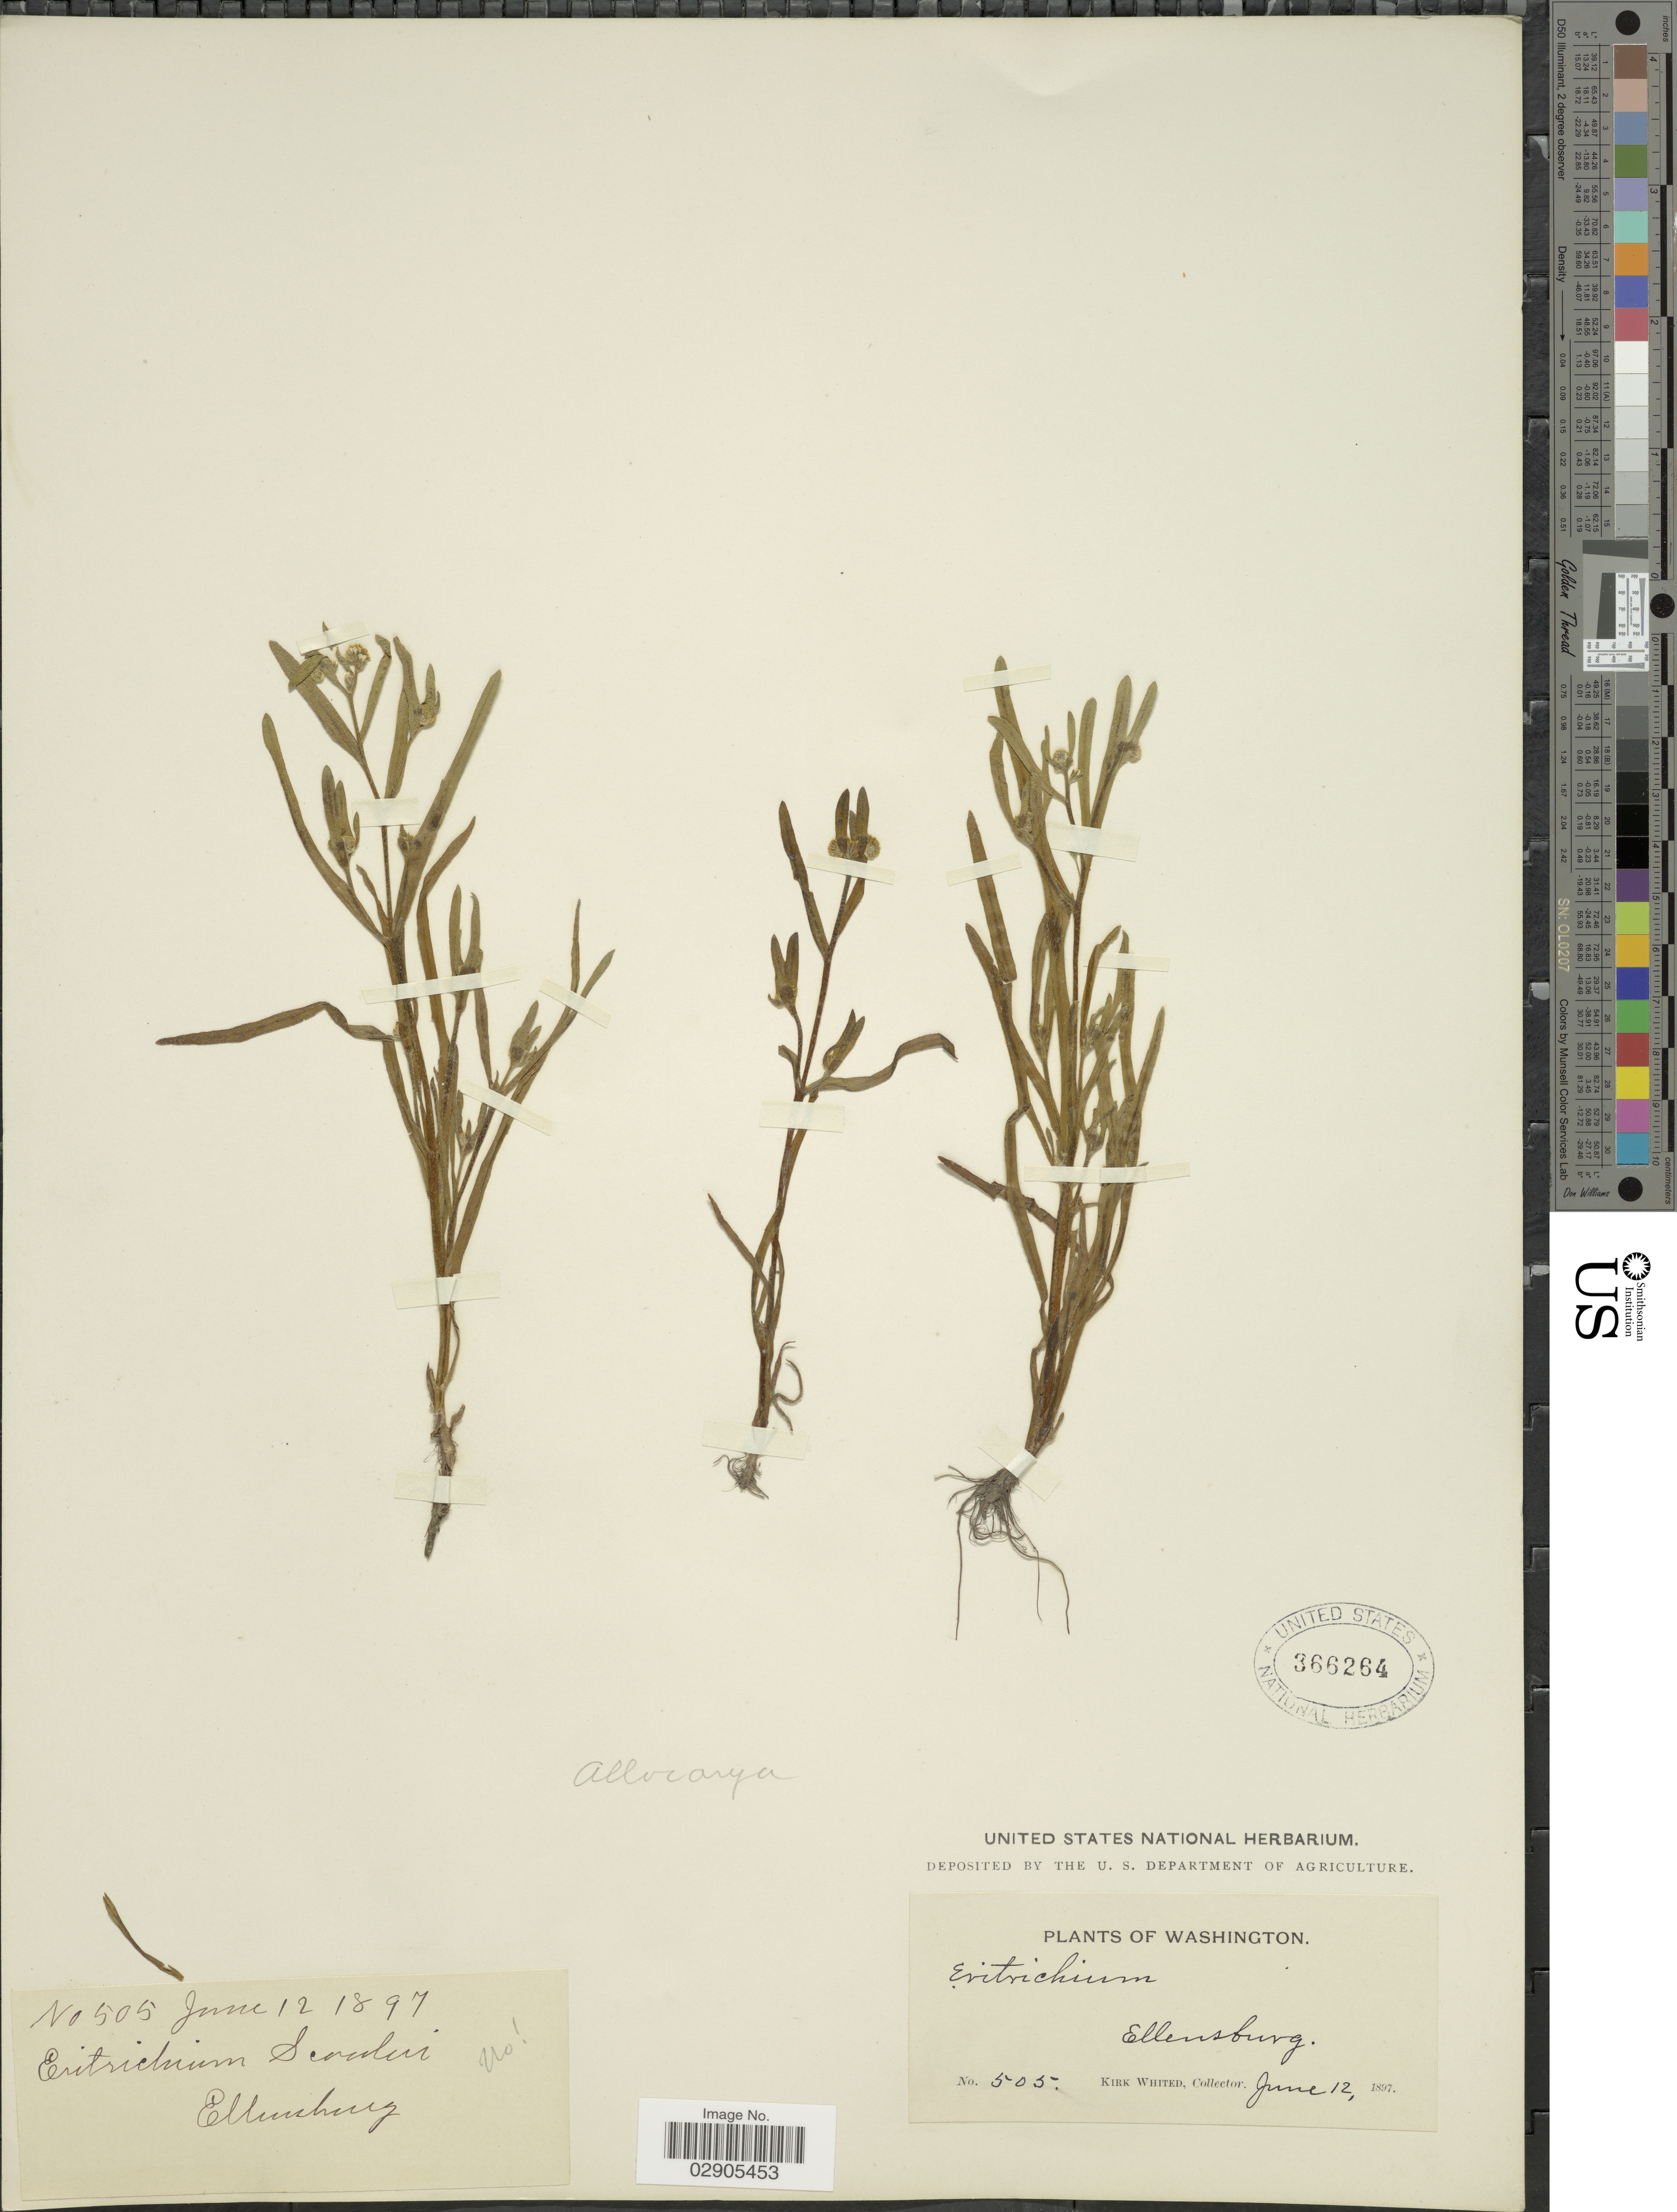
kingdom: Plantae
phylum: Tracheophyta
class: Magnoliopsida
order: Boraginales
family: Boraginaceae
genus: Allocarya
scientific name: Allocarya sp.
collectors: K. Whited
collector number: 505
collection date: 1897-06-12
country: United States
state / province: Washington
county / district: Kittitas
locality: Ellensburg.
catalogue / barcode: US 366264